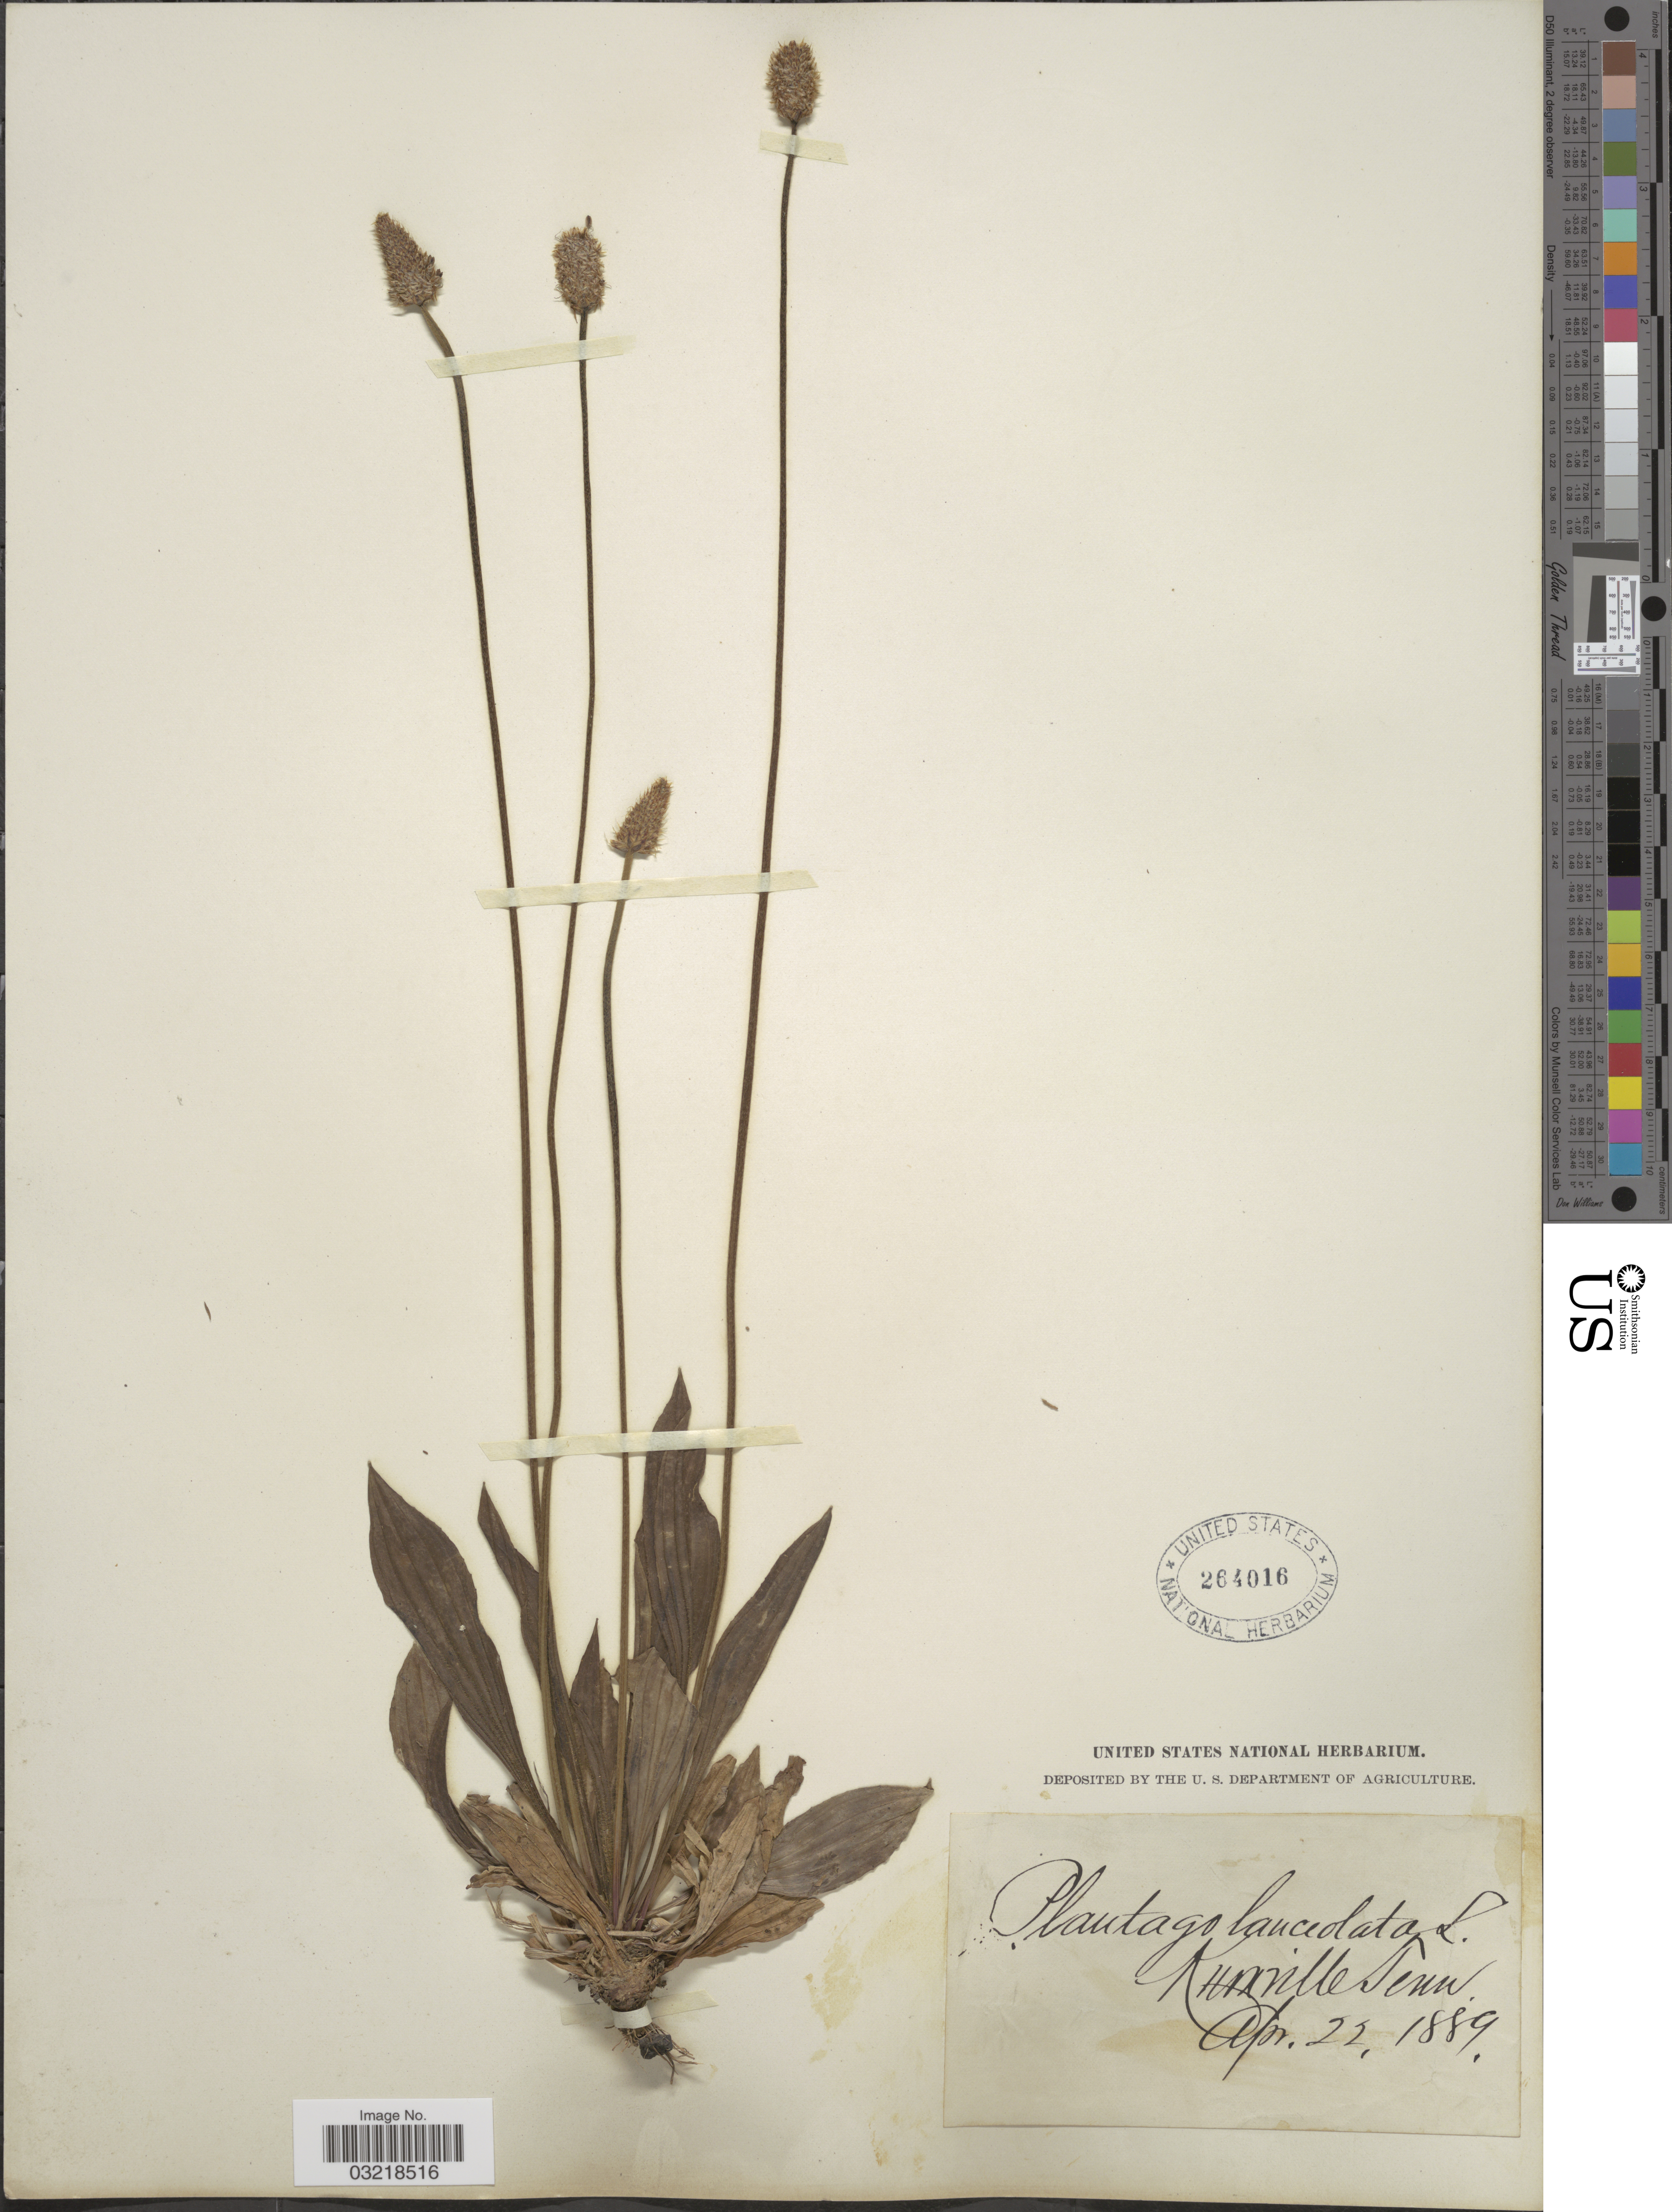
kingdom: Plantae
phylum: Tracheophyta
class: Magnoliopsida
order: Lamiales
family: Plantaginaceae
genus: Plantago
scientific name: Plantago lanceolata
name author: L.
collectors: ex herb. United States National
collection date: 1889-04-22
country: United States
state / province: Tennessee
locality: Knoxville.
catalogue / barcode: US 264016